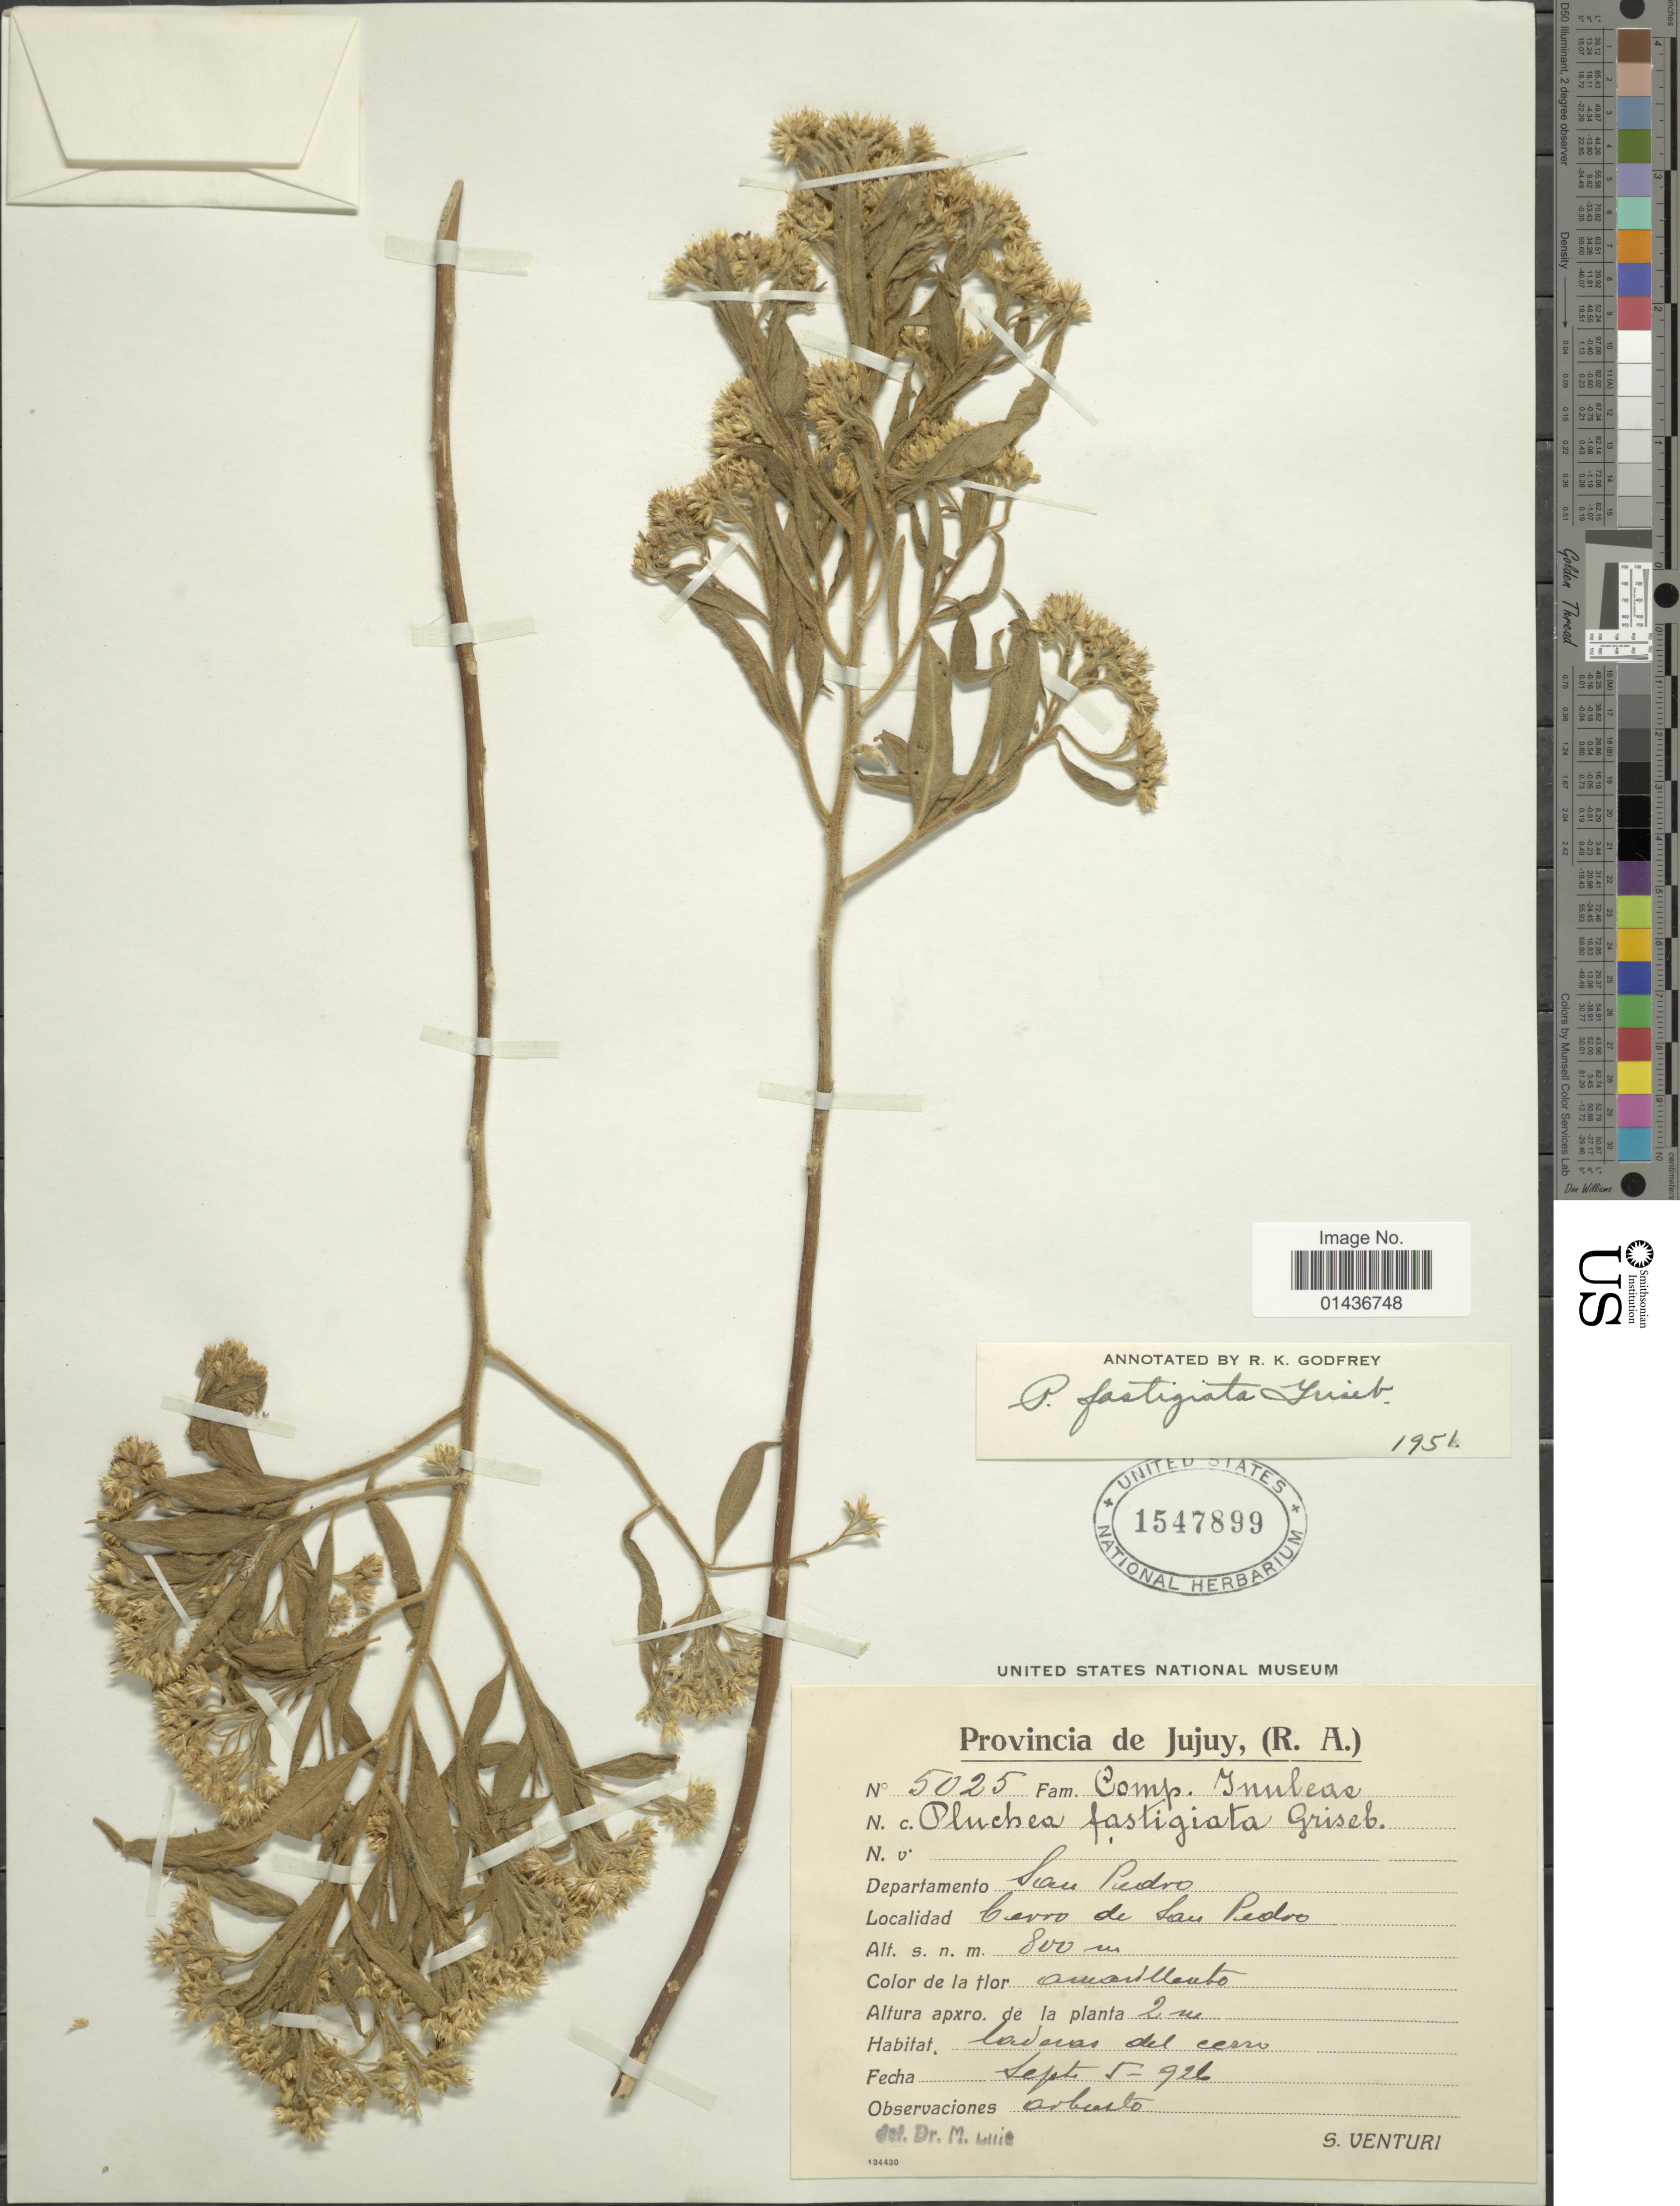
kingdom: Plantae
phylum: Tracheophyta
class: Magnoliopsida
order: Asterales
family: Asteraceae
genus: Pluchea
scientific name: Pluchea fastigiata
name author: Griseb.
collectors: S. Venturi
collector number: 5025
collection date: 1926-09-05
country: Argentina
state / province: Jujuy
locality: Provincia de Jujuy (R.A.), Departamento San Pedro, Cerro de San Pedro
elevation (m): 800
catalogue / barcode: US 1547899